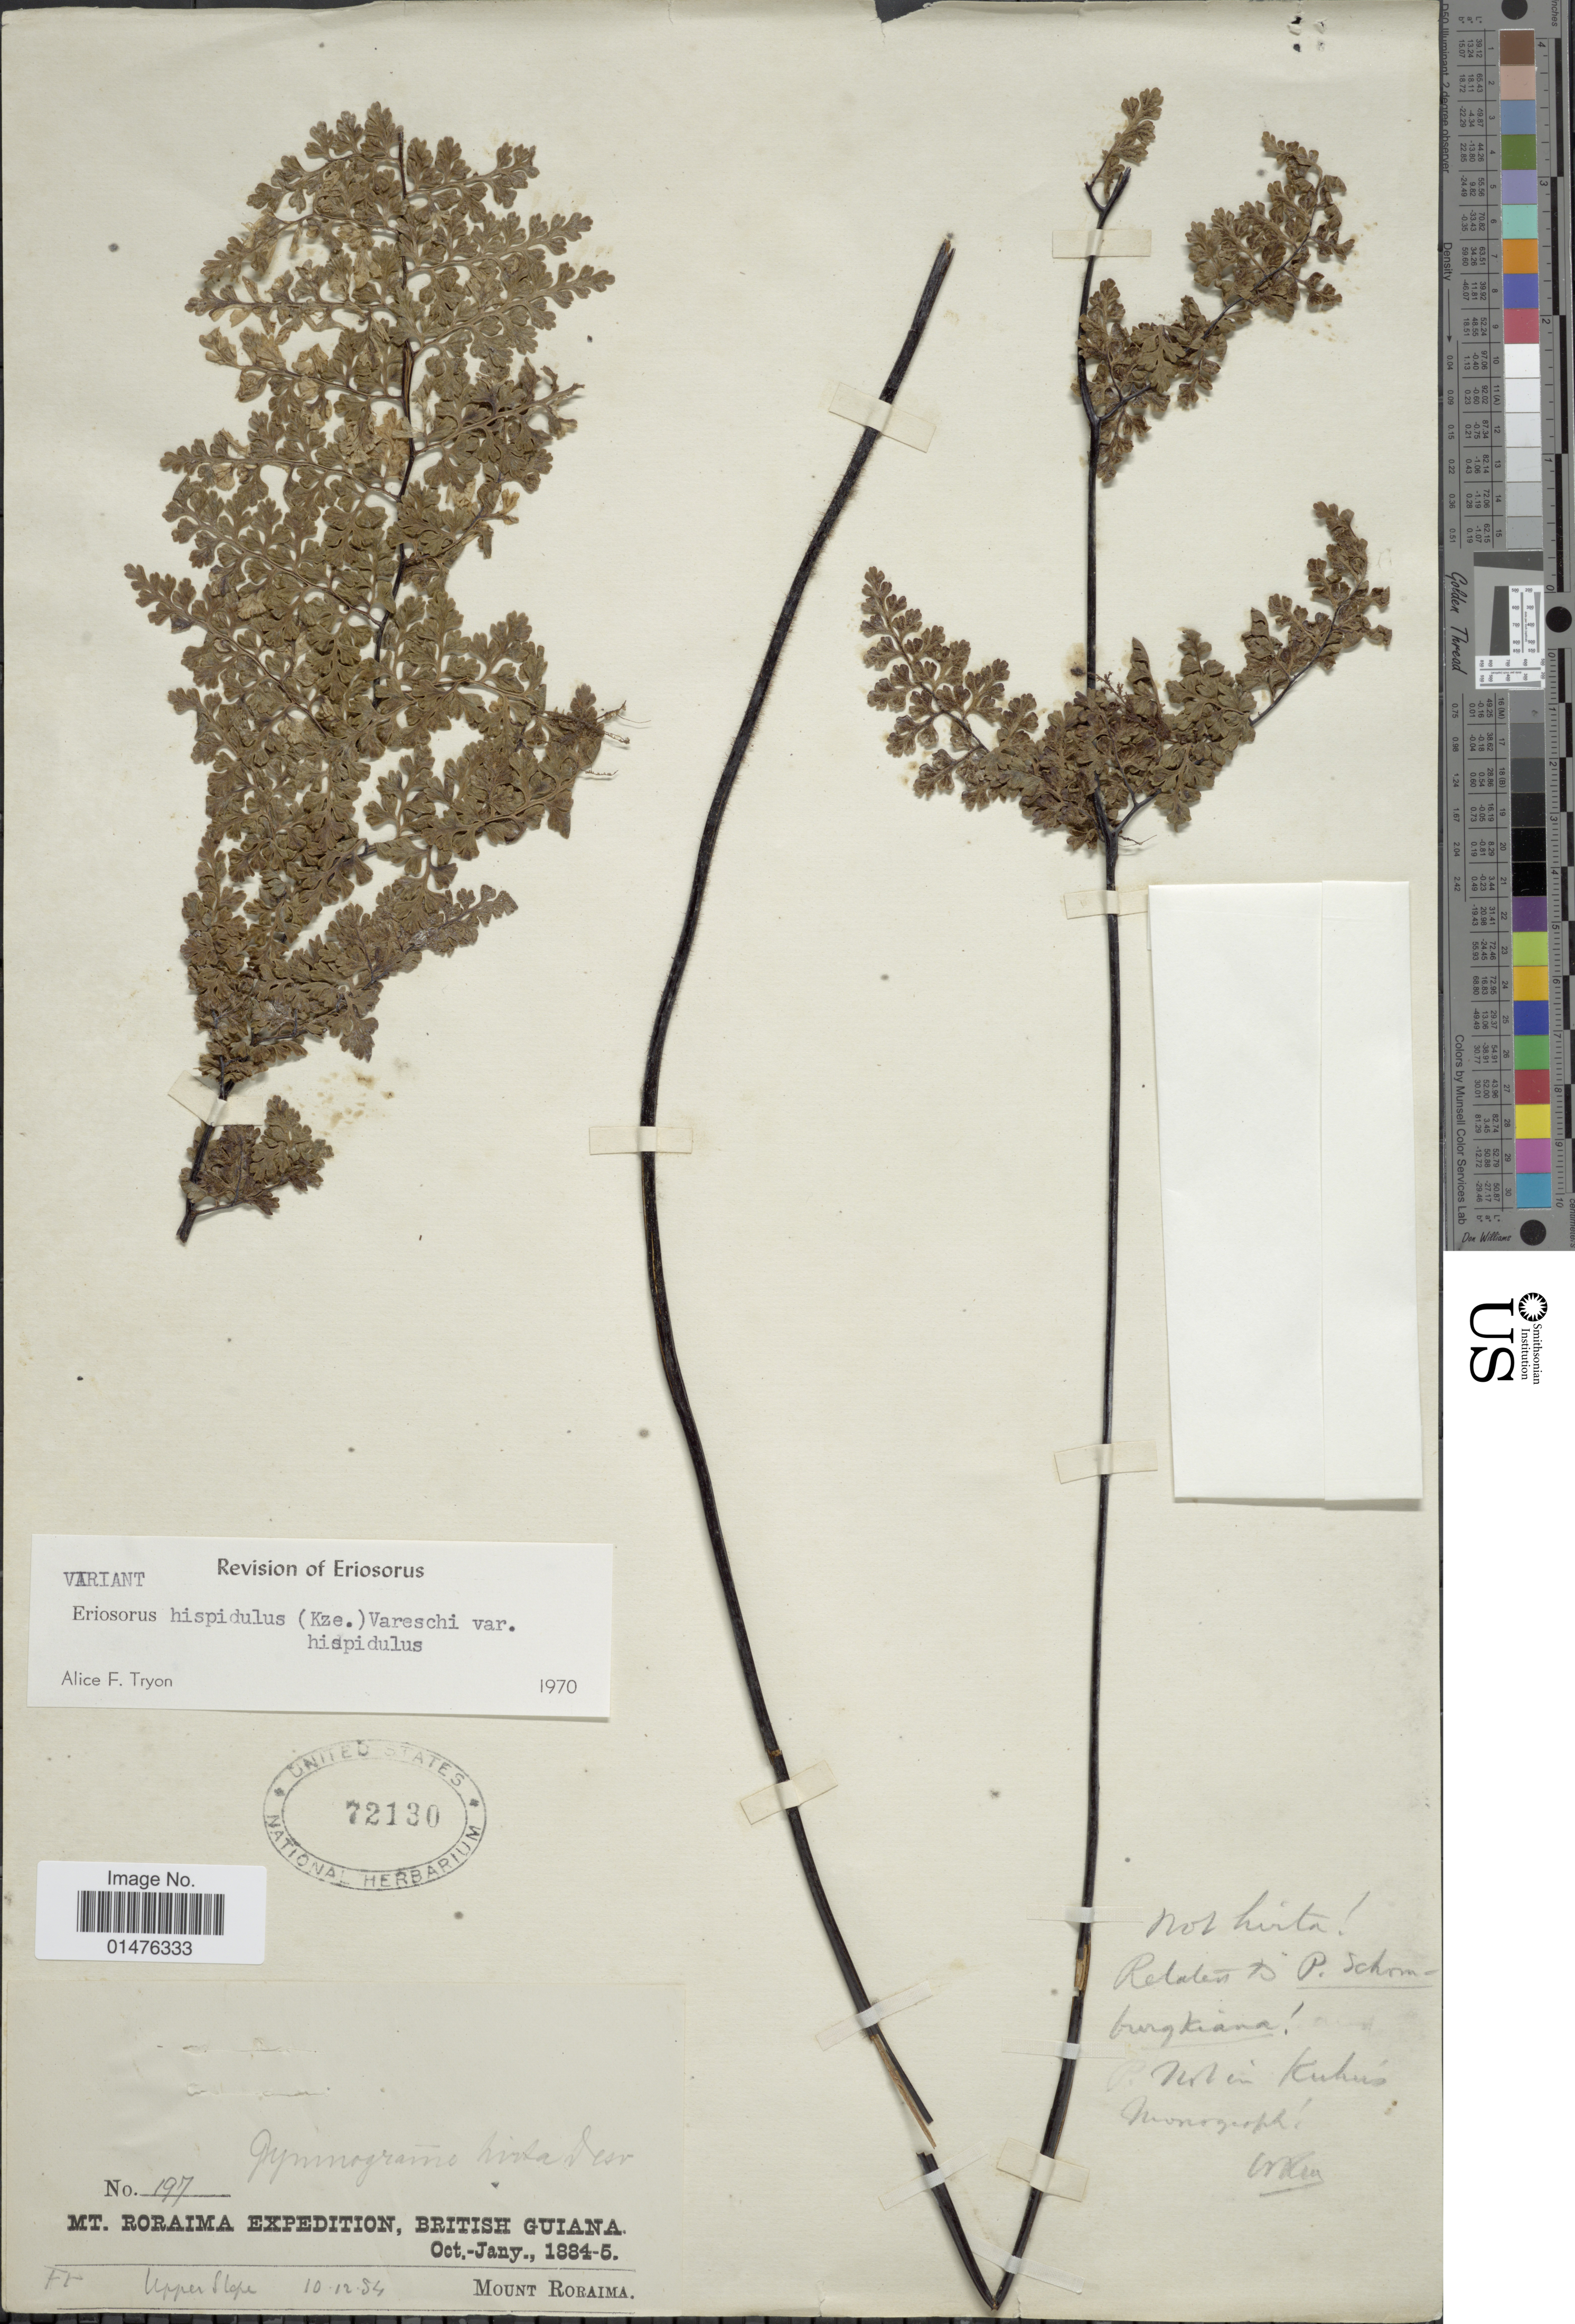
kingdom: Plantae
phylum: Tracheophyta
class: Polypodiopsida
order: Polypodiales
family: Pteridaceae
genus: Jamesonia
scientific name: Jamesonia hispidula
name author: Kunze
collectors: Mt. Roraima Expedition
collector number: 197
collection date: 1884-12-10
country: Guyana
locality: Upper slope, Mount Roraima, British Guiana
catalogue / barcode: US 72130